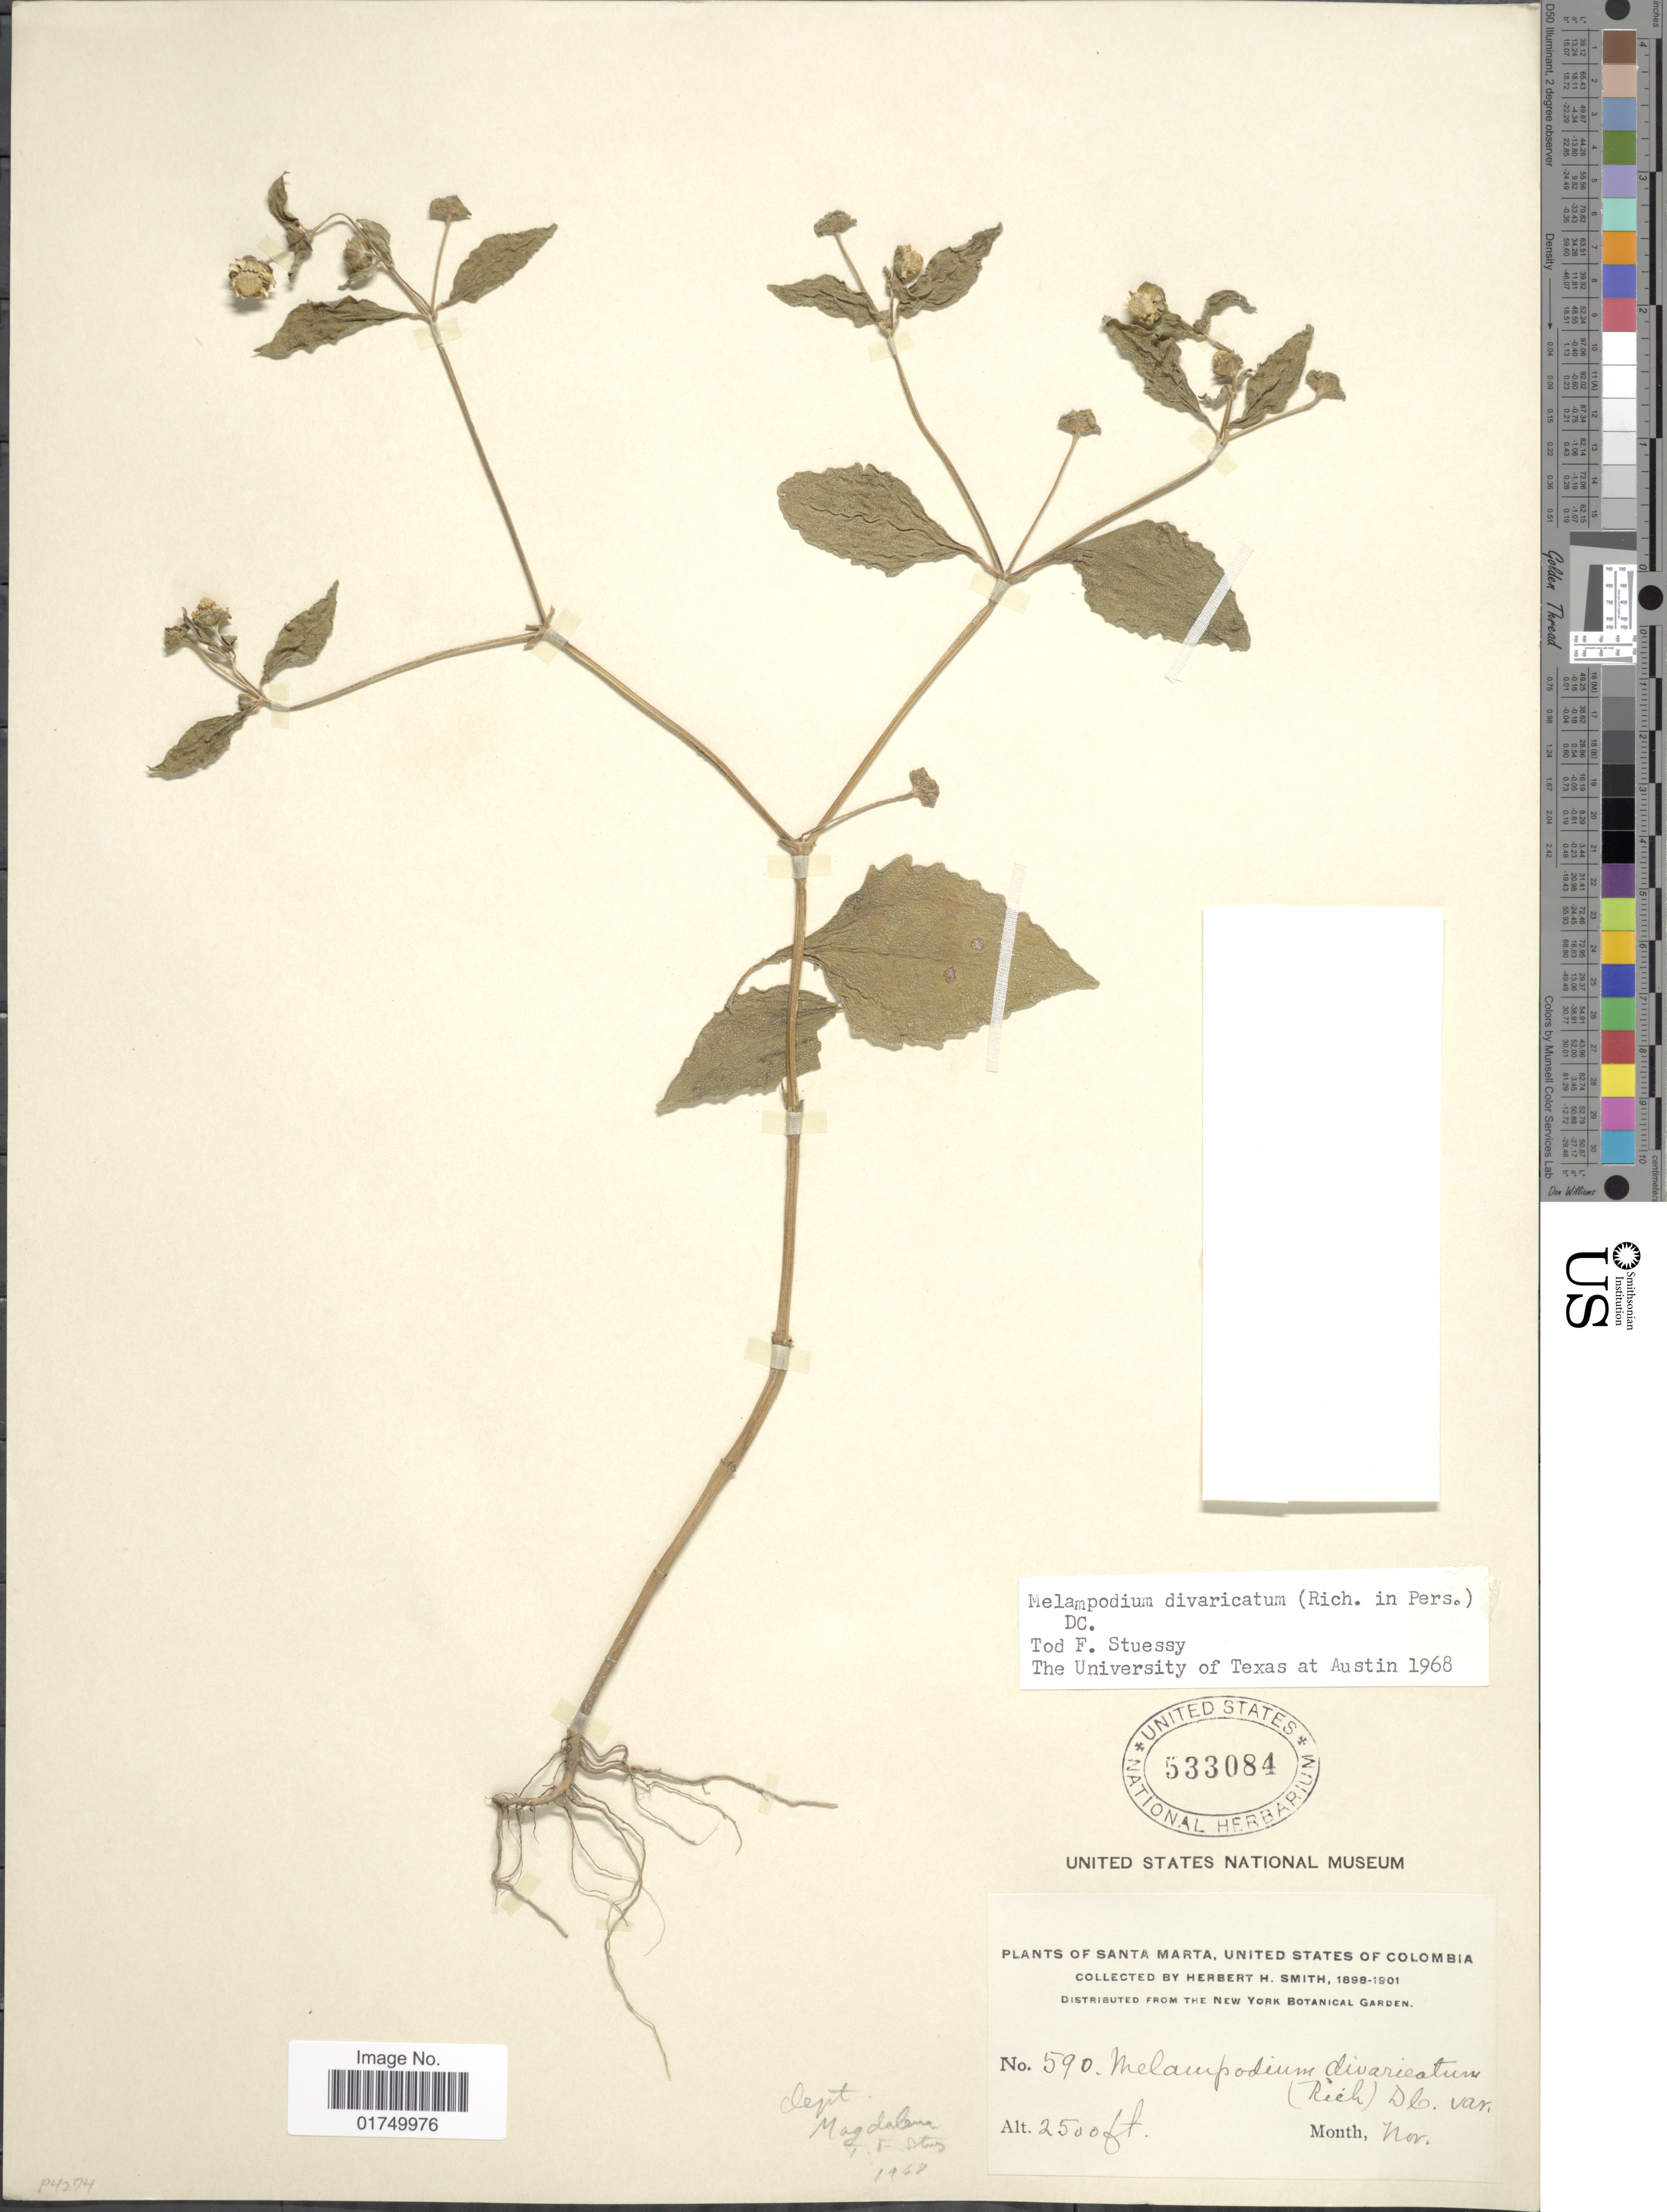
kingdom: Plantae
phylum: Tracheophyta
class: Magnoliopsida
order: Asterales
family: Asteraceae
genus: Melampodium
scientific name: Melampodium divaricatum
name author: (Rich.) DC.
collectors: Herbert H. Smith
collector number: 590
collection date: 1898-11/1901-11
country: Colombia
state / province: Magdalena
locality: Dept. Magdalena. Santa Marta, United States of Colombia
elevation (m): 762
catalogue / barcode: US 533084